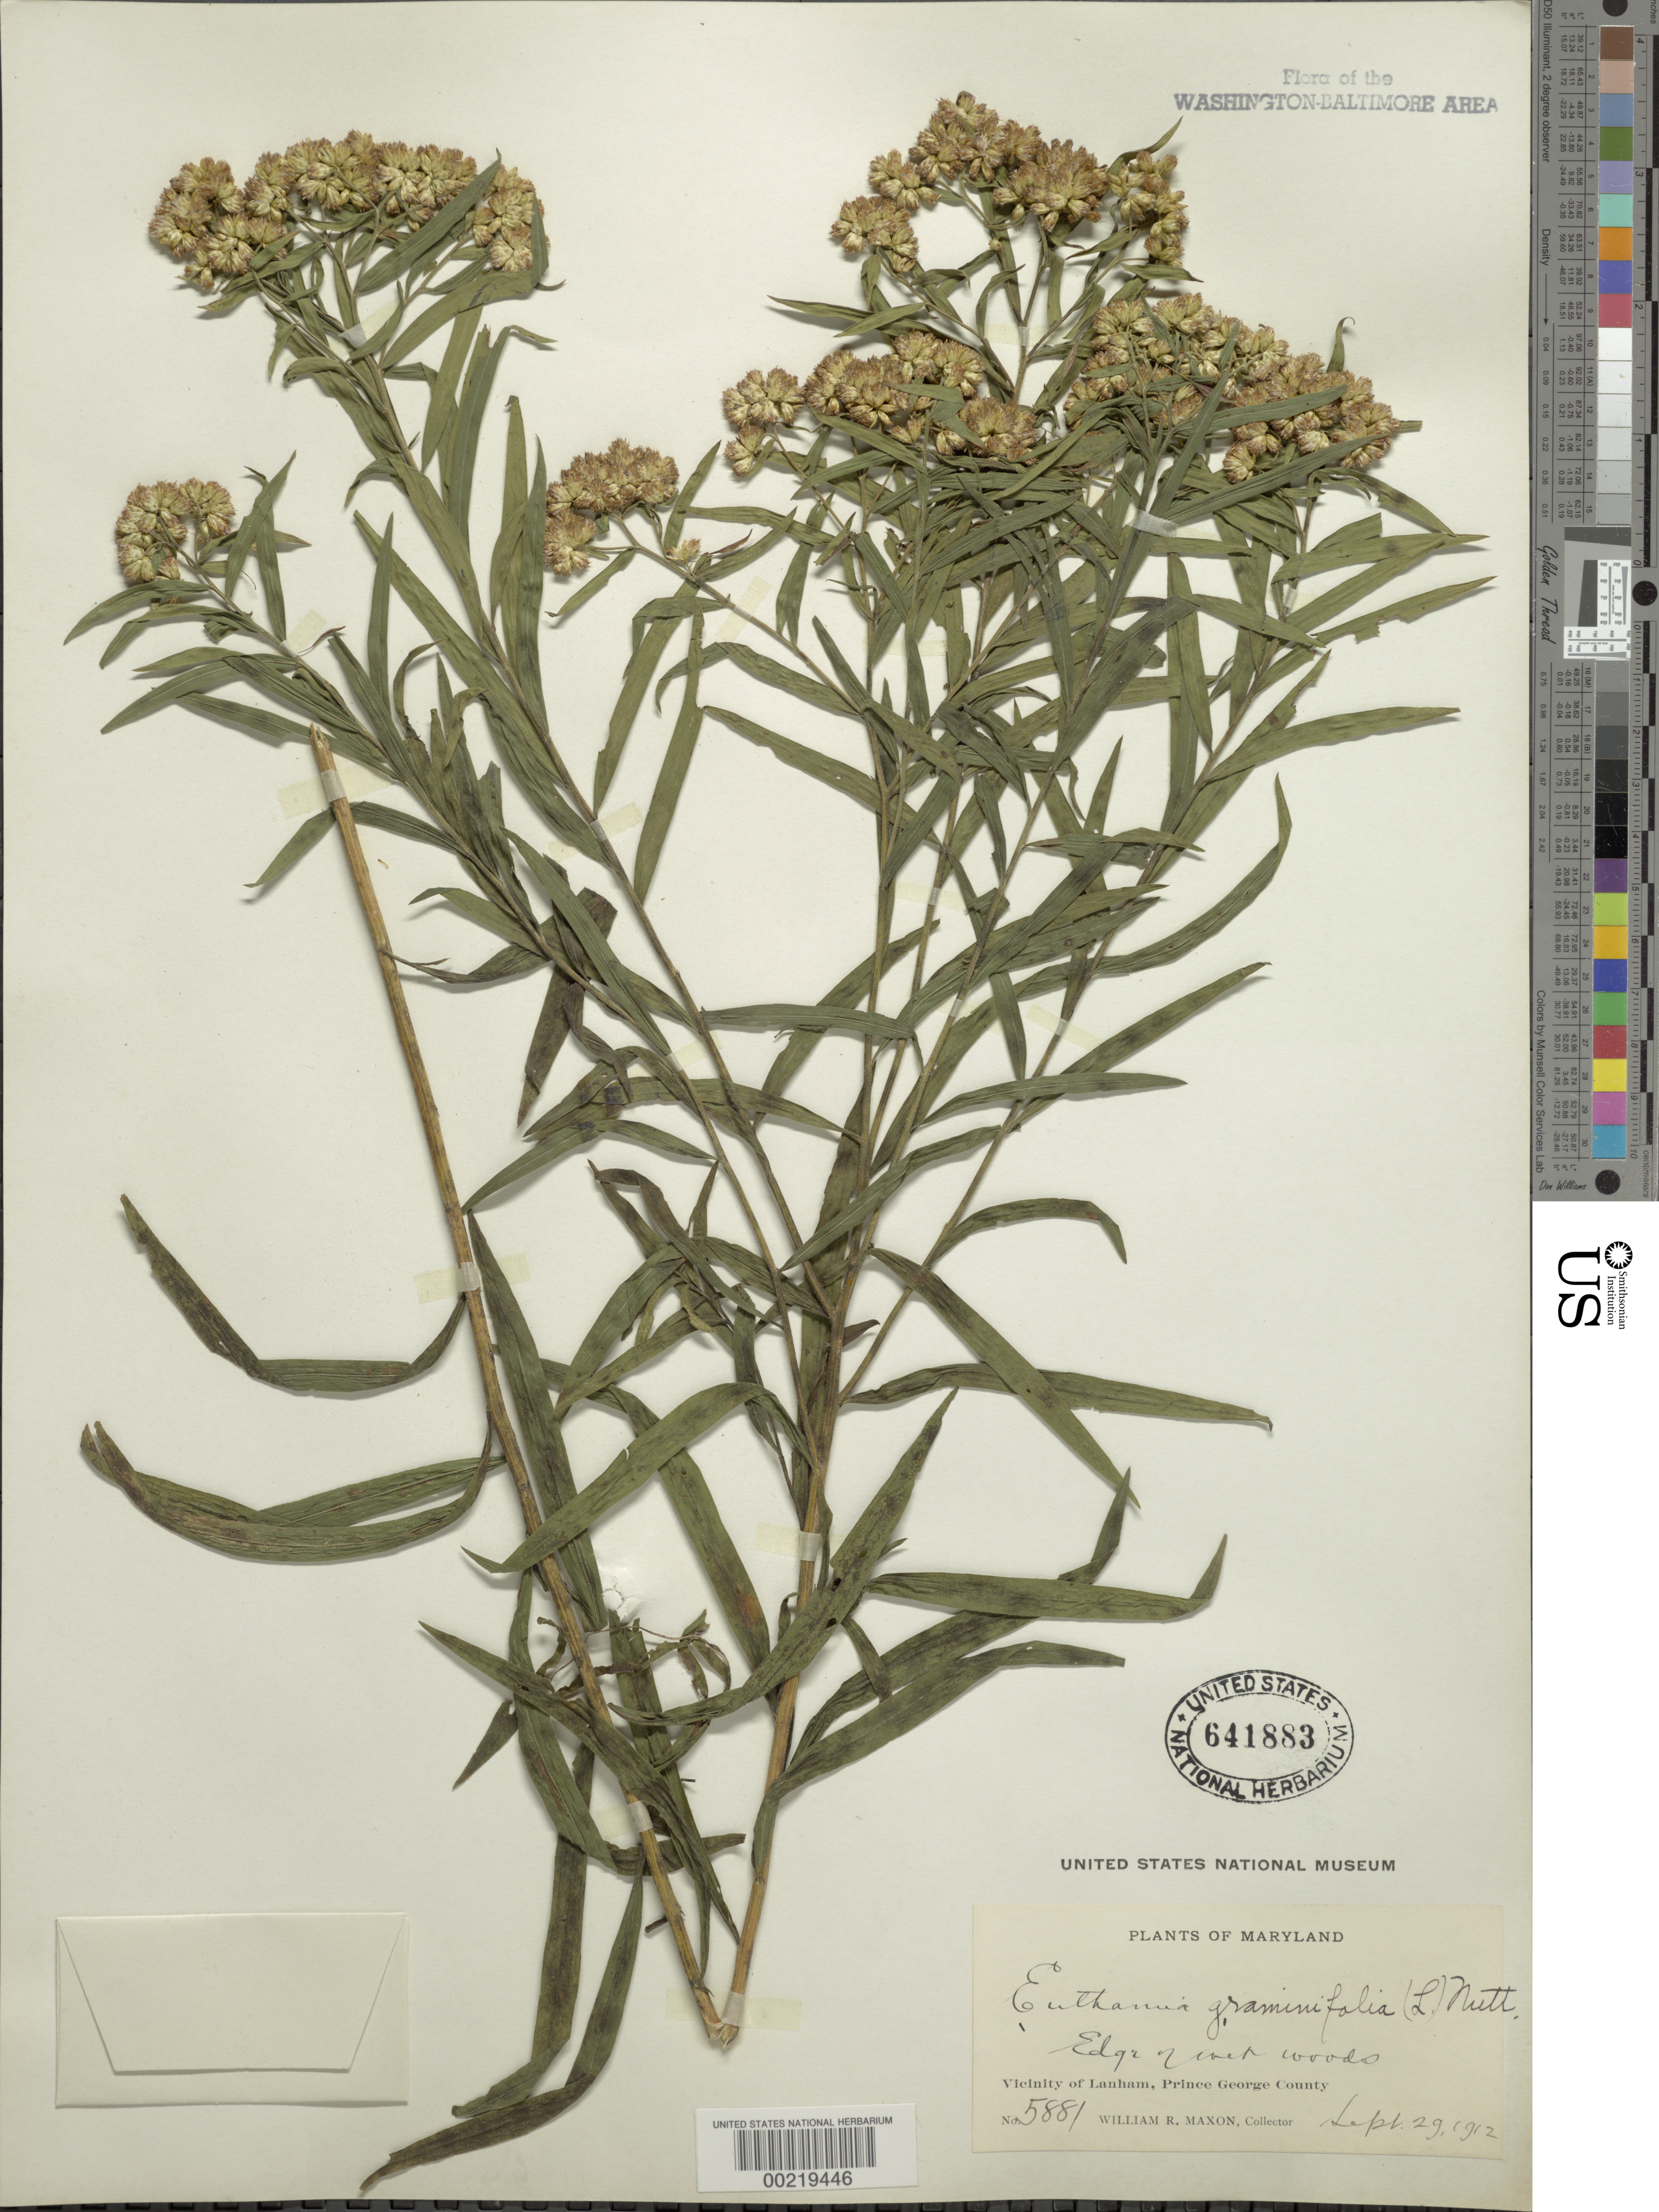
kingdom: Plantae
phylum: Tracheophyta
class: Magnoliopsida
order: Asterales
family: Asteraceae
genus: Euthamia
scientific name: Euthamia graminifolia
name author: (L.) Nutt.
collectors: W. R. Maxon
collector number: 5881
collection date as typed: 29 Sep 1912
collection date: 1912-09-29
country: United States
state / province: Maryland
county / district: Prince George's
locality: Lanham vicinity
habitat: Edge of wet woods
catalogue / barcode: US 641883